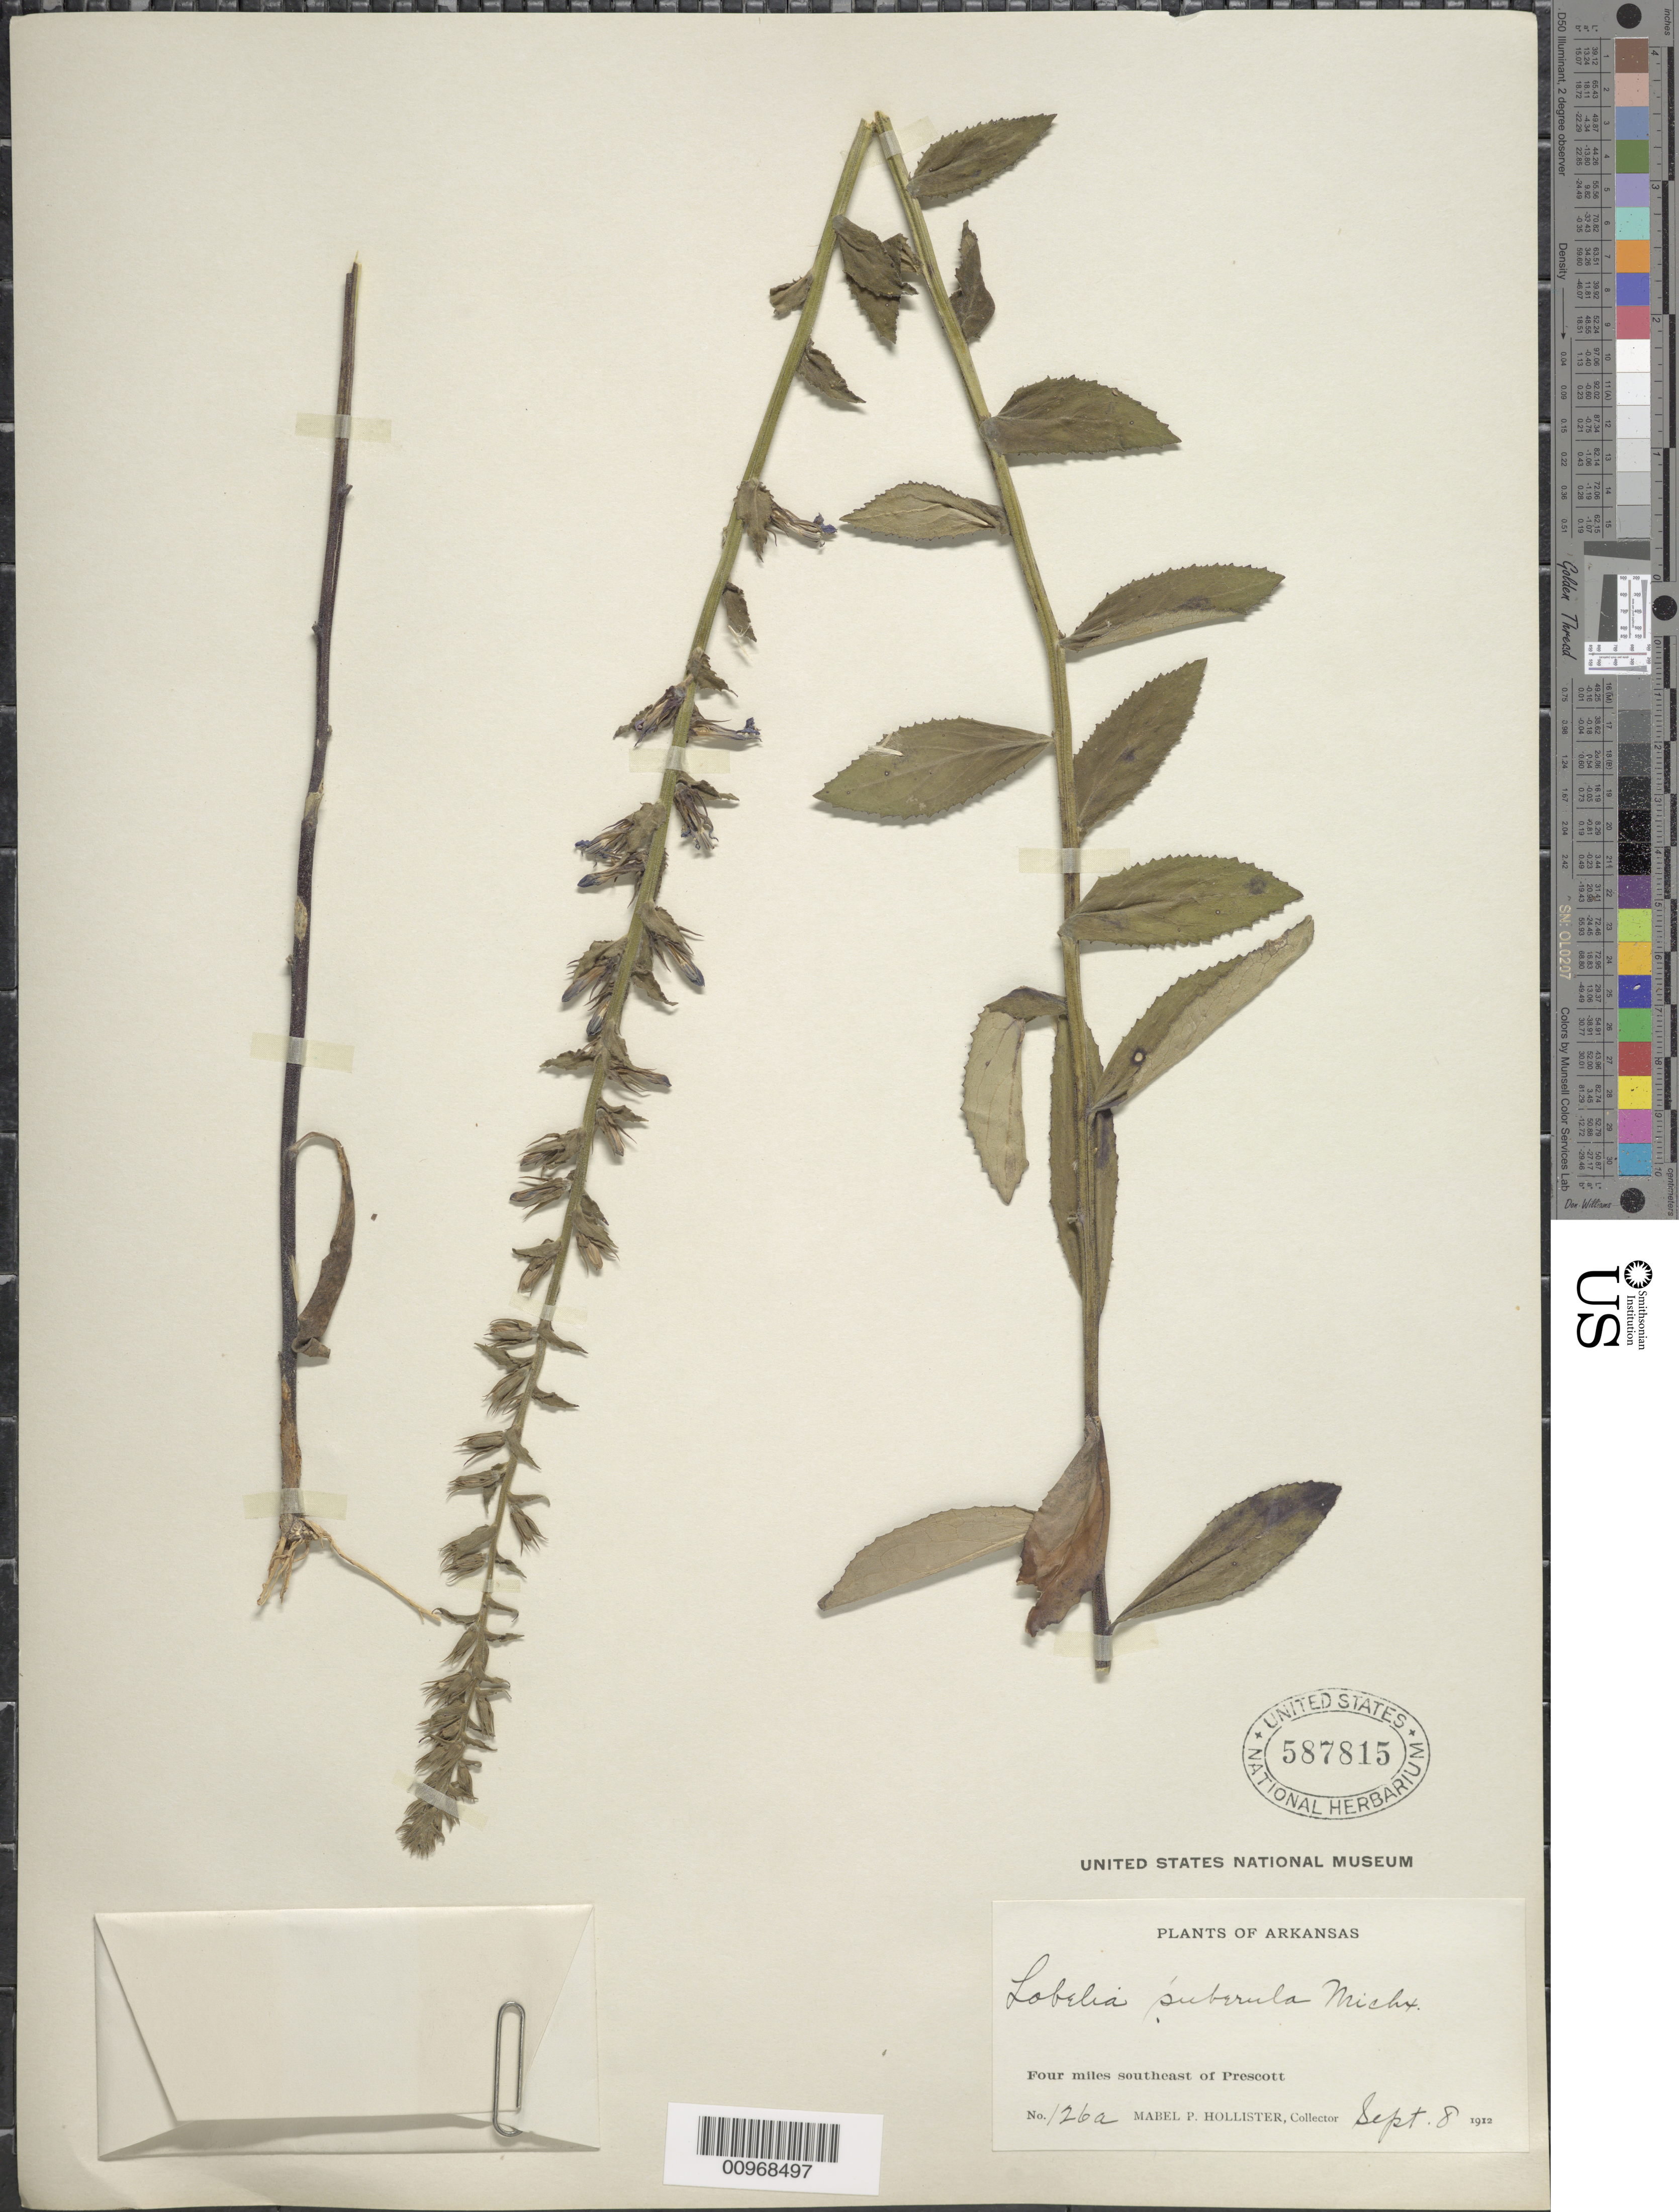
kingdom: Plantae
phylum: Tracheophyta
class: Magnoliopsida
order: Asterales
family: Campanulaceae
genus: Lobelia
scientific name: Lobelia puberula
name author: Michx.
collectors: M. Hollister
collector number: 126a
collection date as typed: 08 Sep 1912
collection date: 1912-09-08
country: United States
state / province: Arkansas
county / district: Nevada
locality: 4 mi se of prescott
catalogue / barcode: US 587815